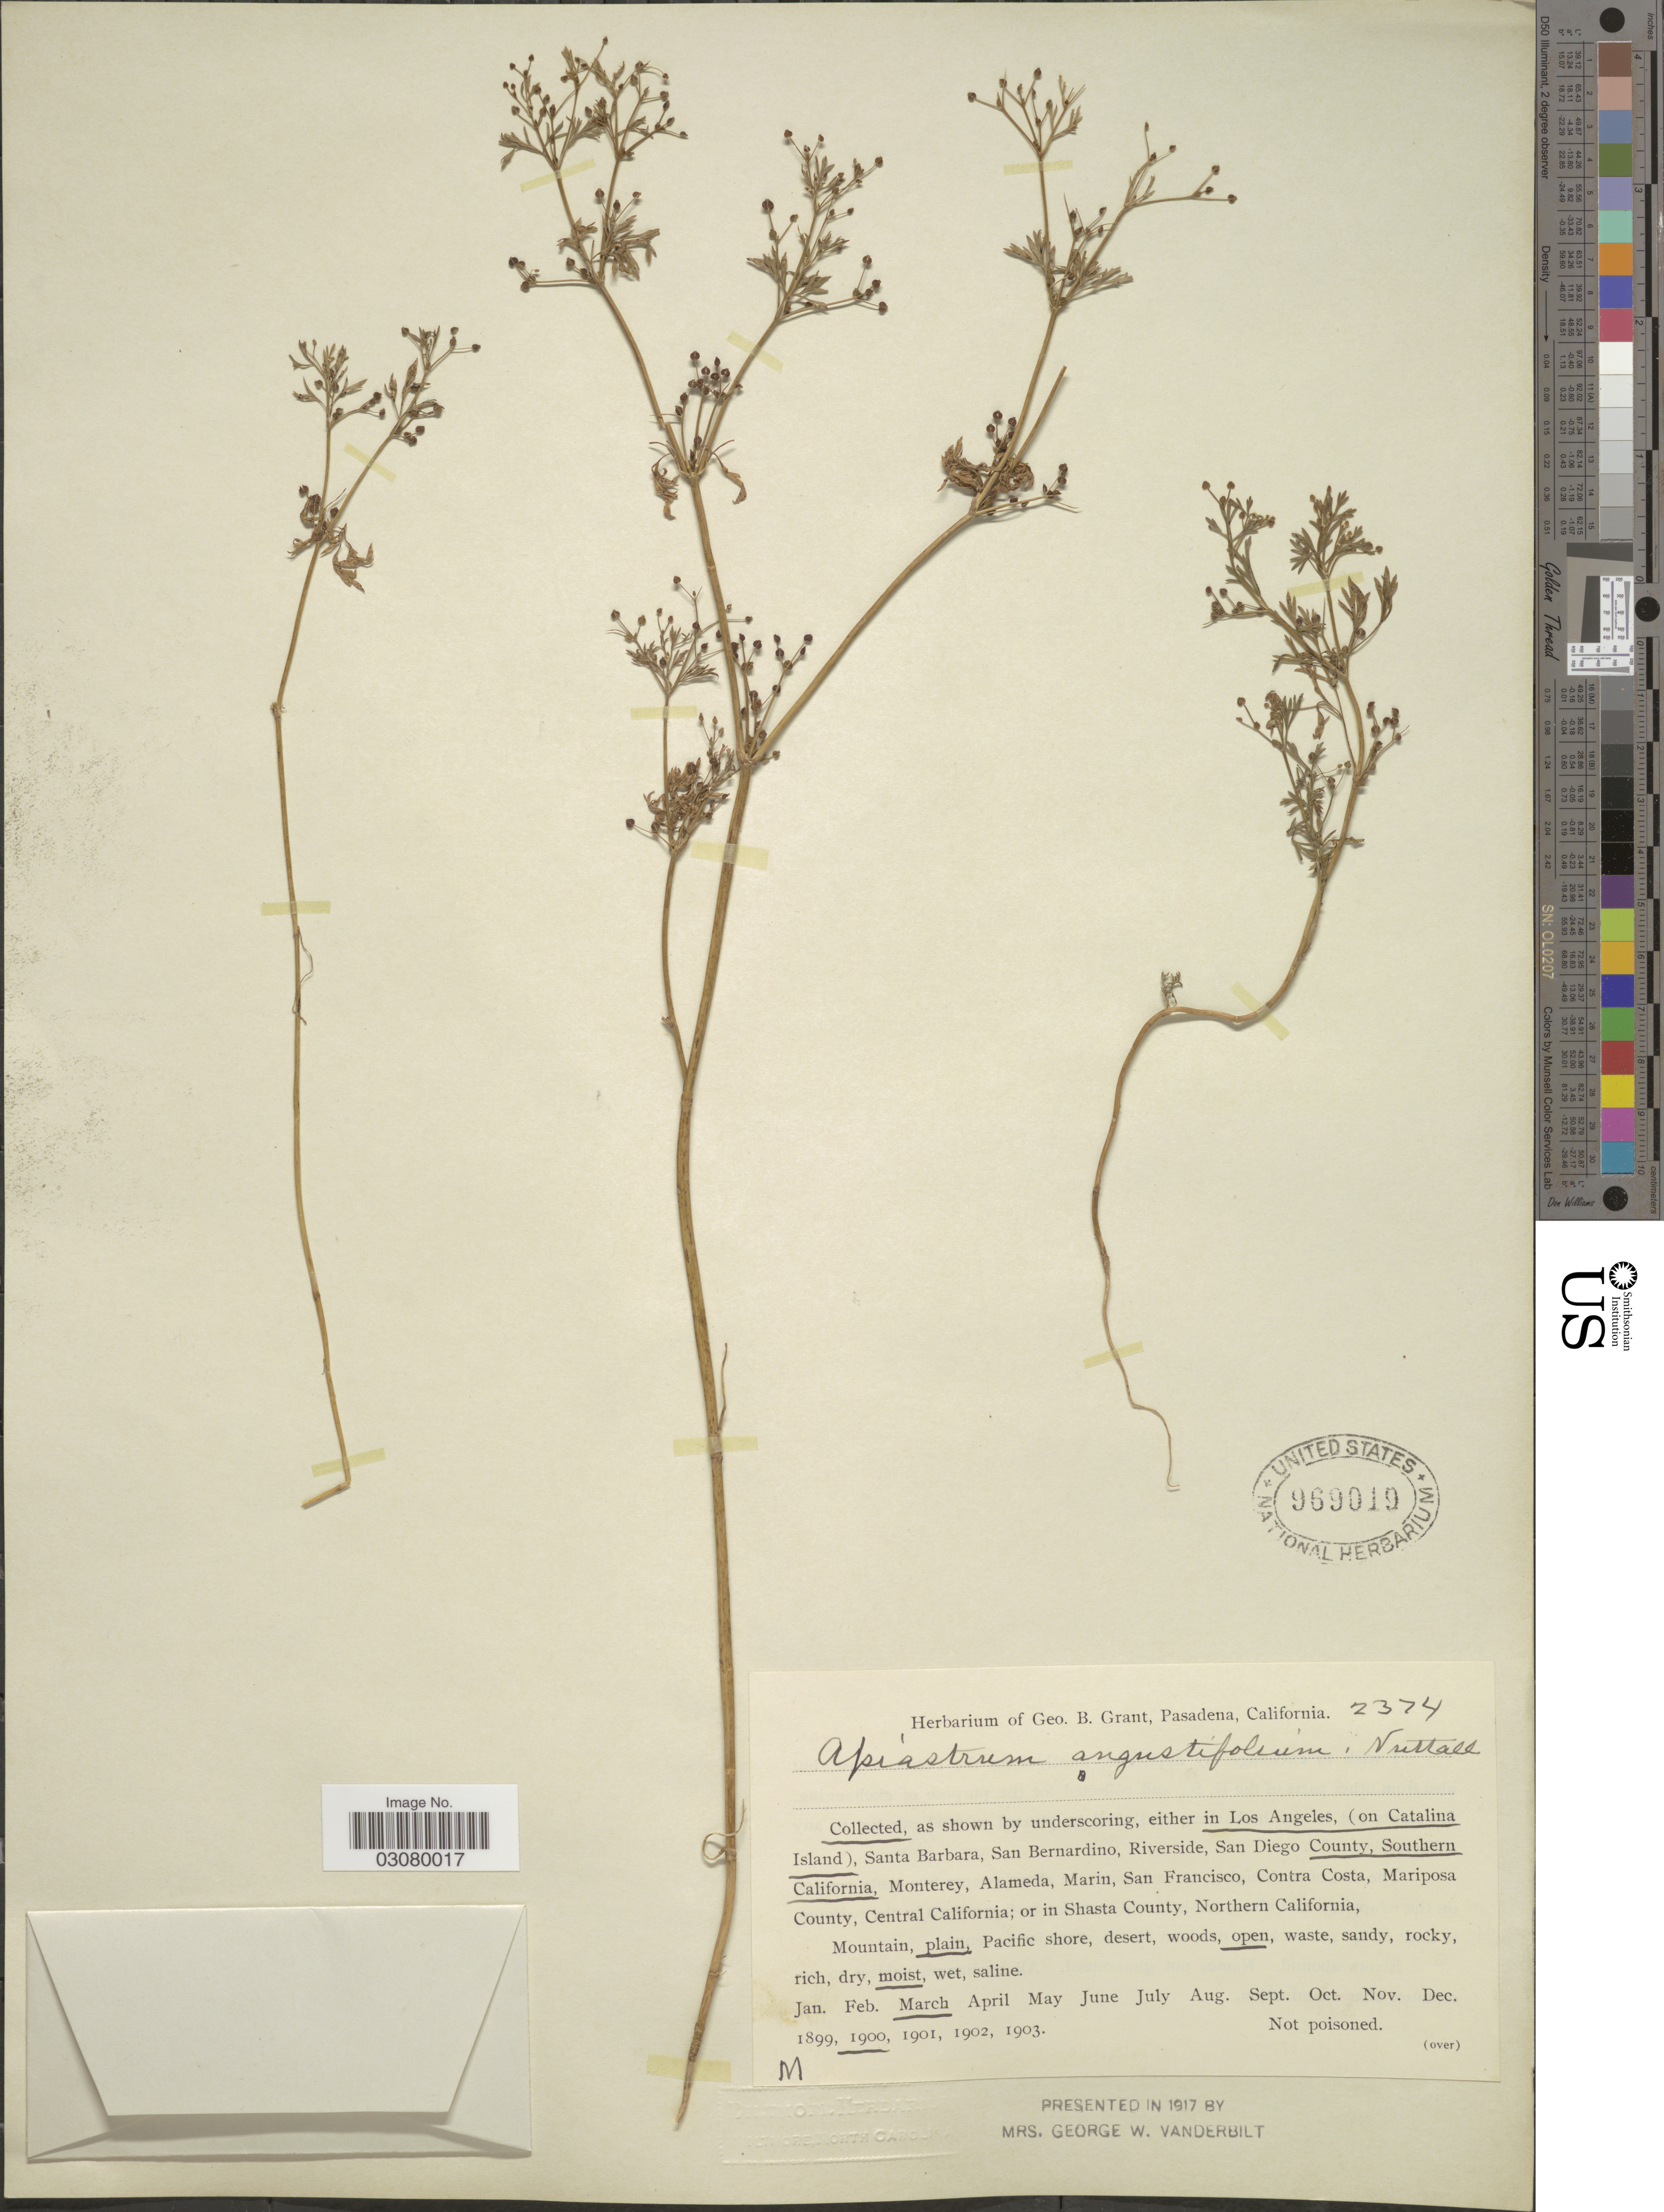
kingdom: Plantae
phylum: Tracheophyta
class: Magnoliopsida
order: Apiales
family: Apiaceae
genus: Apiastrum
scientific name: Apiastrum angustifolium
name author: Nutt.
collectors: ex herb. Geo. B. Grant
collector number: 2374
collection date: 1900-03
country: United States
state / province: California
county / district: Los Angeles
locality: Los Angeles, (on Catalina Island), San Diego County, Southern California.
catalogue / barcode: US 969019